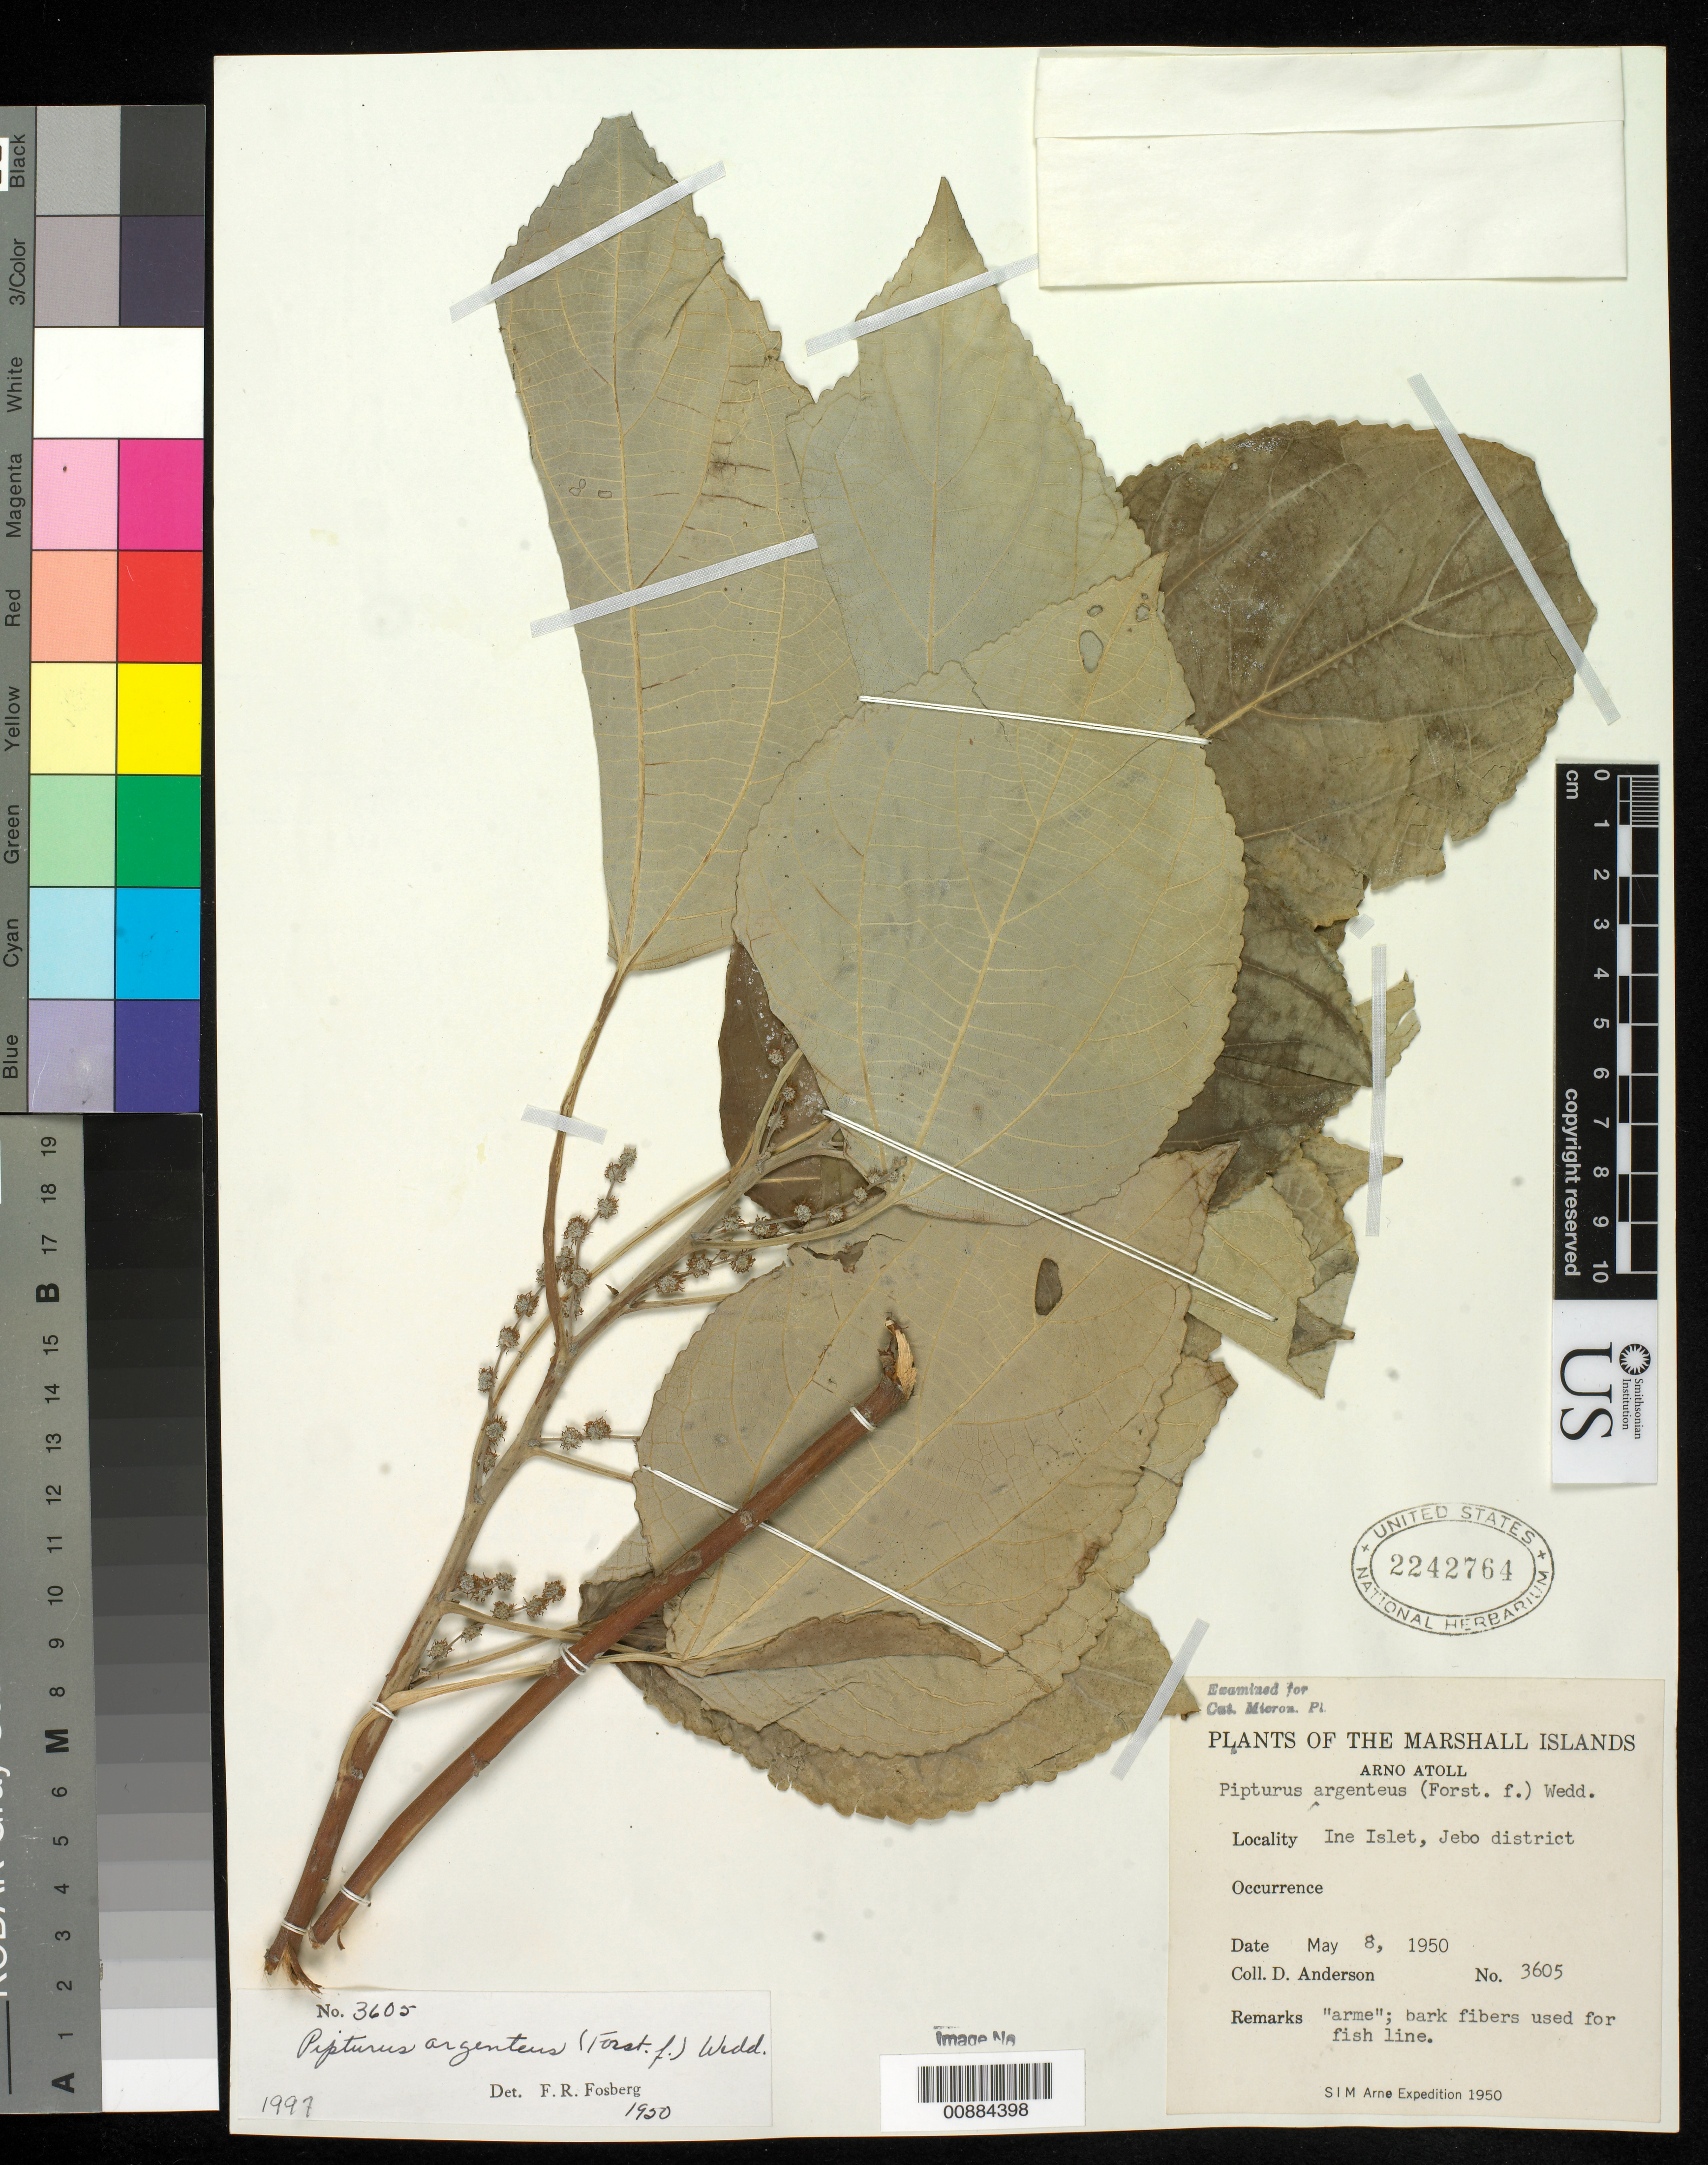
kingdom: Plantae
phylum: Tracheophyta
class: Magnoliopsida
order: Rosales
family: Urticaceae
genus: Pipturus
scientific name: Pipturus argenteus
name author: (G. Forst.) Wedd.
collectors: D. Anderson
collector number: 3605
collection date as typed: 08 May 1950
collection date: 1950-05-08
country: Marshall Islands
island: Arno Atoll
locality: Ine Islet, Jebo District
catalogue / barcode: US 2242761